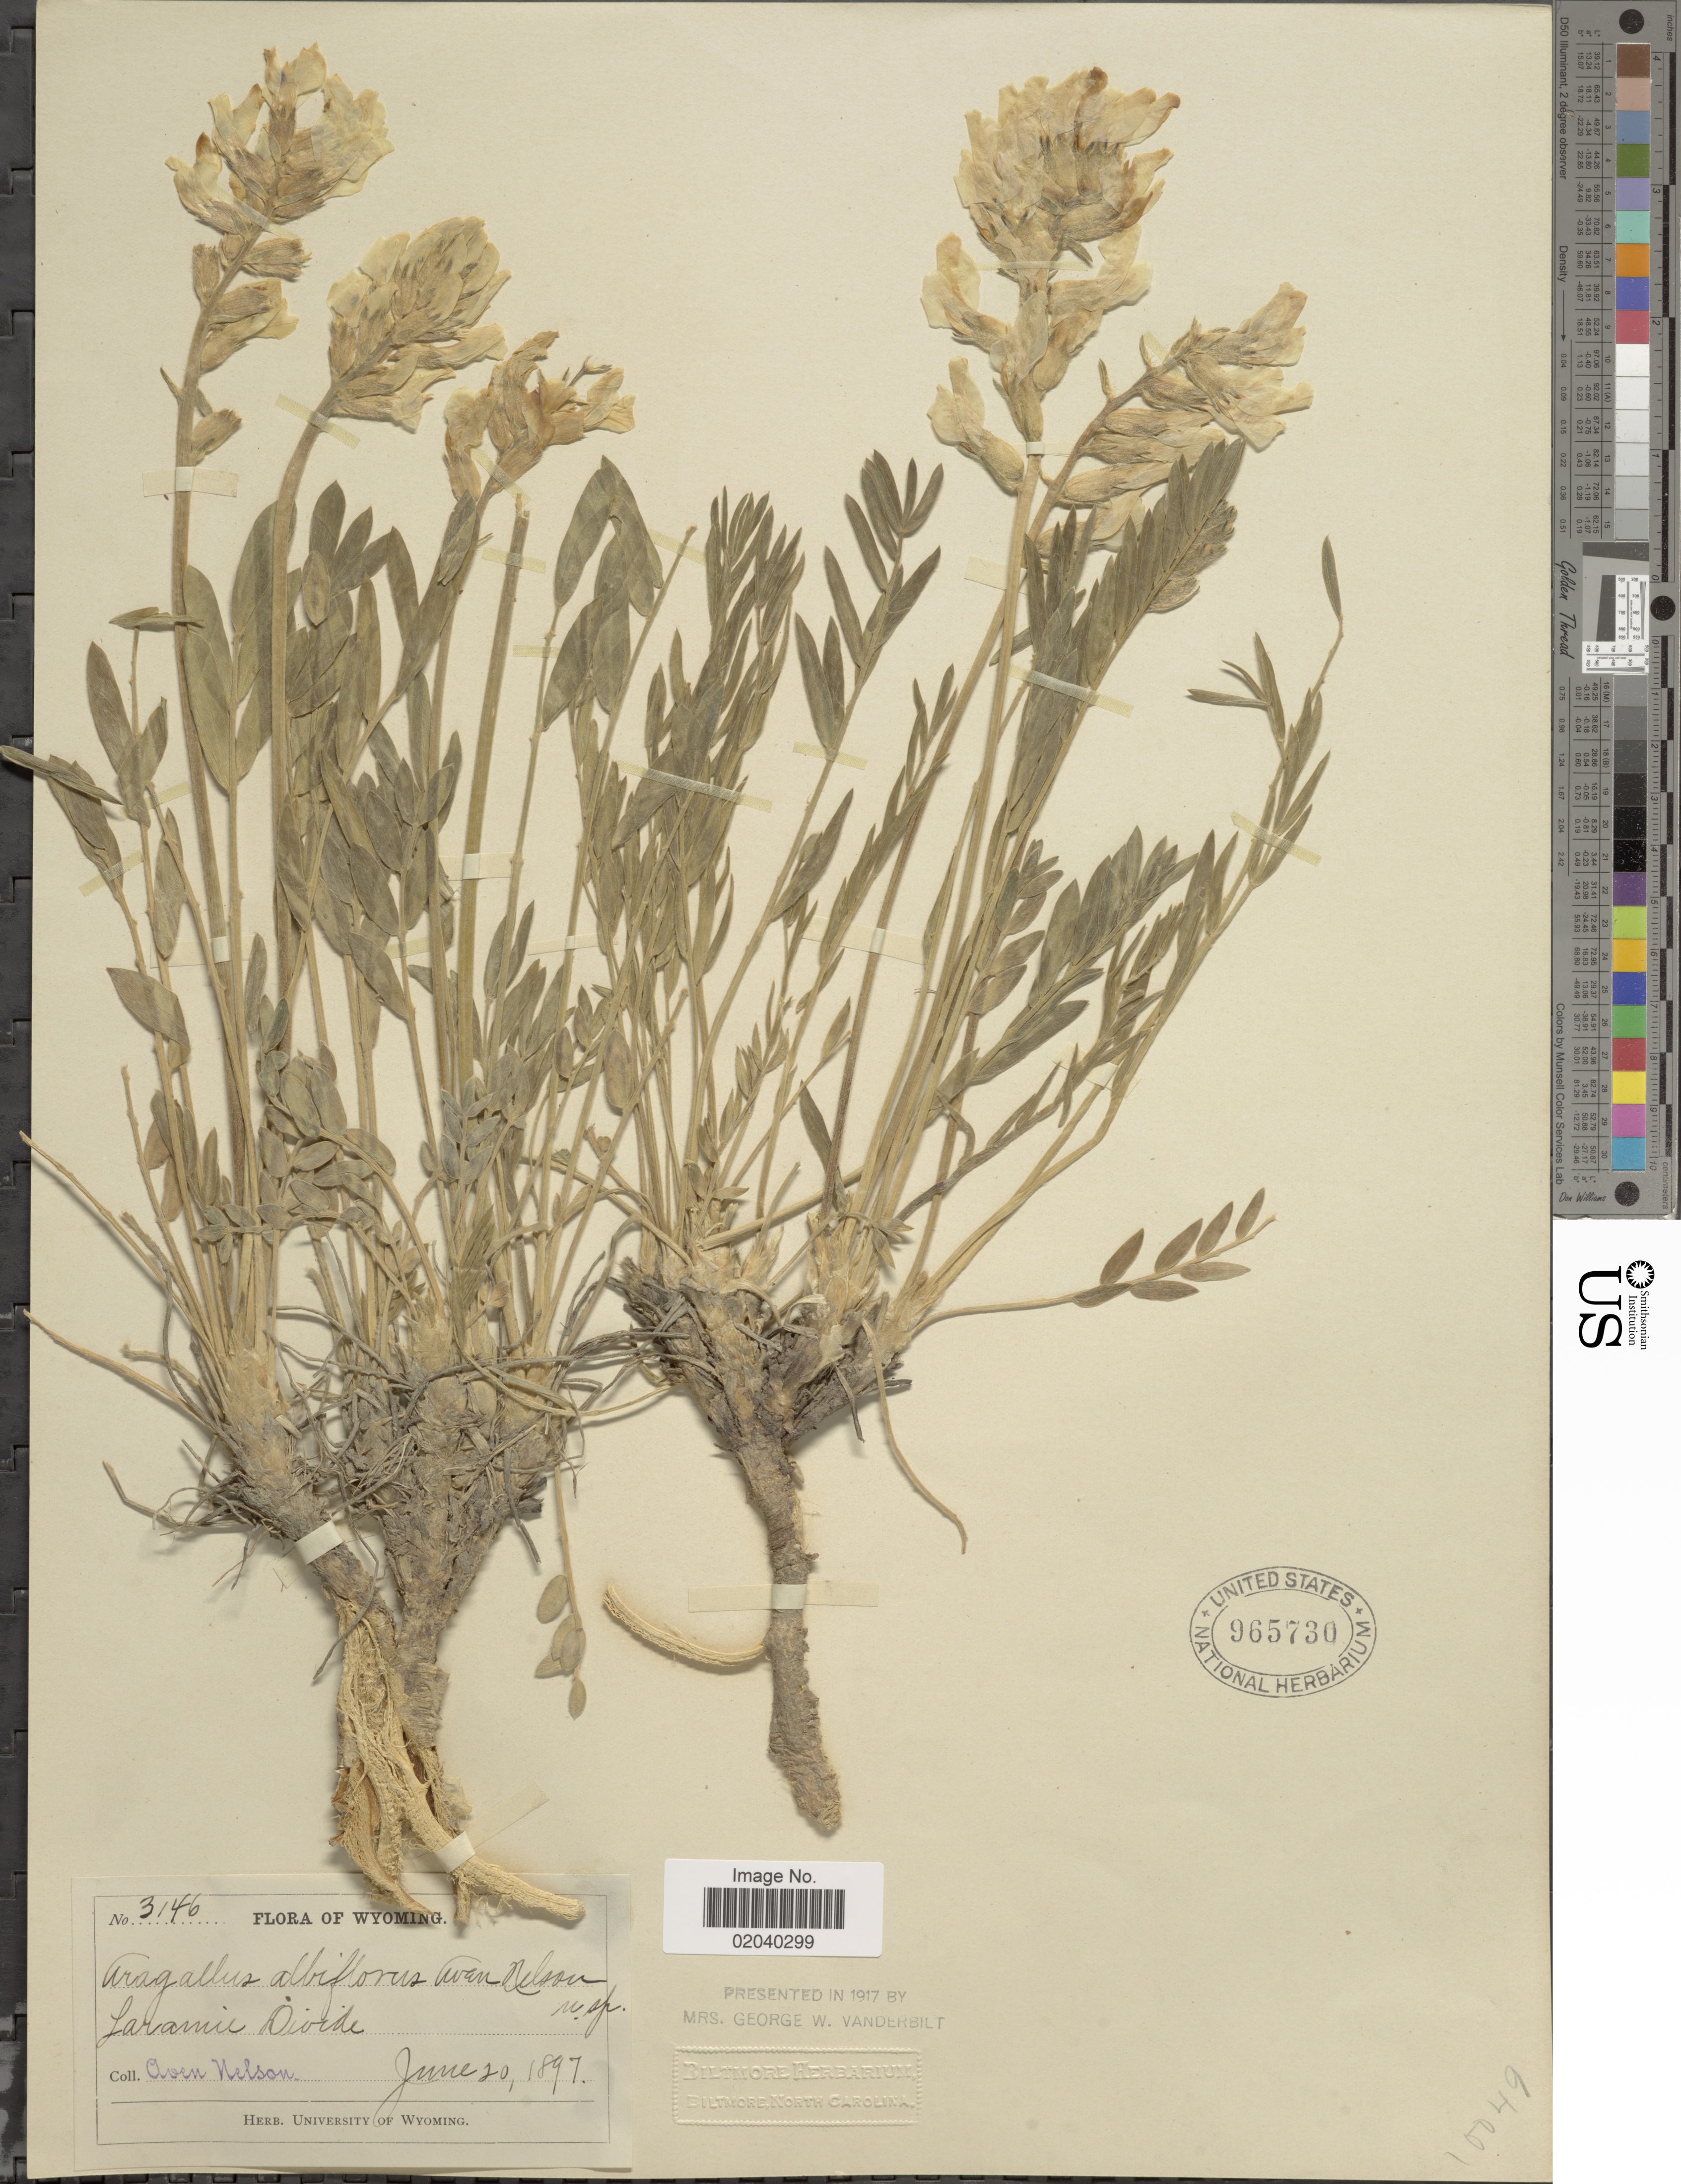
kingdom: Plantae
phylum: Tracheophyta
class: Magnoliopsida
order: Fabales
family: Fabaceae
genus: Oxytropis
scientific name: Oxytropis sericea var. sericea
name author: Nutt.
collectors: A. Nelson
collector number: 3146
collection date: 1897-06-20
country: United States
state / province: Wyoming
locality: Laramie Divide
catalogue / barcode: US 965730